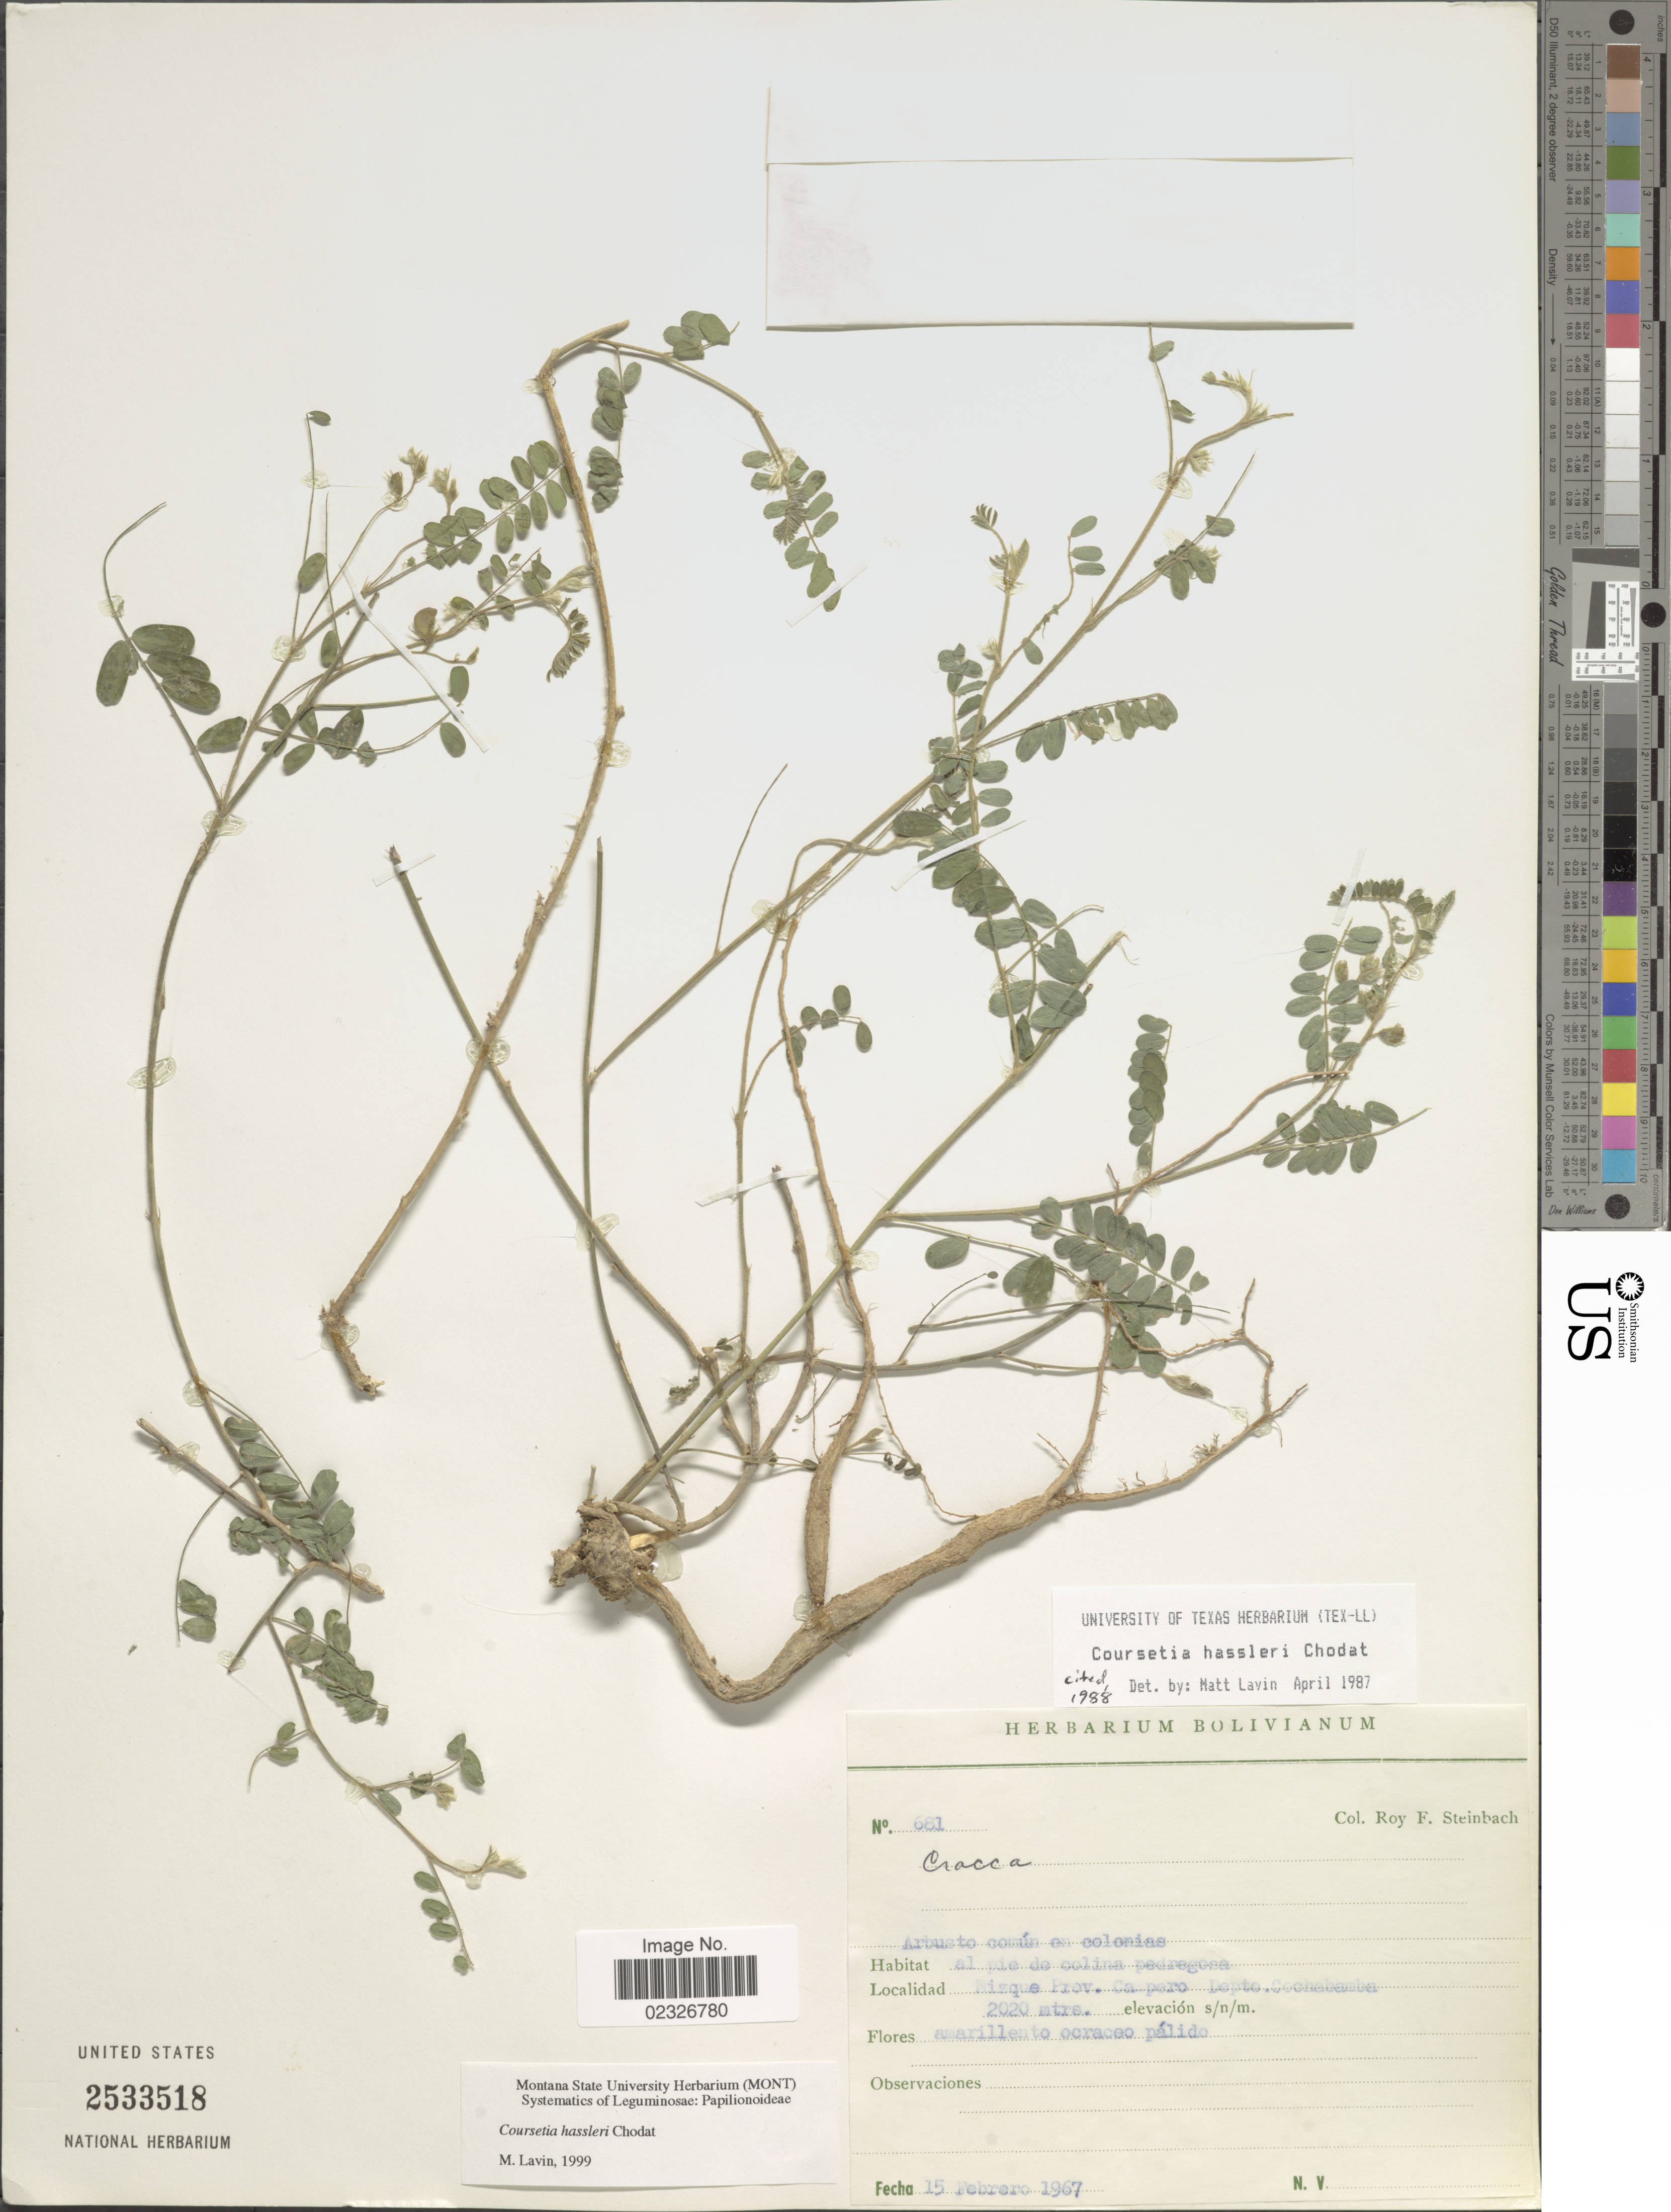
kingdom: Plantae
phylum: Tracheophyta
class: Magnoliopsida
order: Fabales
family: Fabaceae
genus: Coursetia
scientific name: Coursetia hassleri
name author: Chodat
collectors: R. F. Steinbach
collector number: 681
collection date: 1967-02-15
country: Bolivia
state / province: Cochabamba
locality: Rizque Prov. Ca pero Depto. Cochabamba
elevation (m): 2020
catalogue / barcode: US 2533518